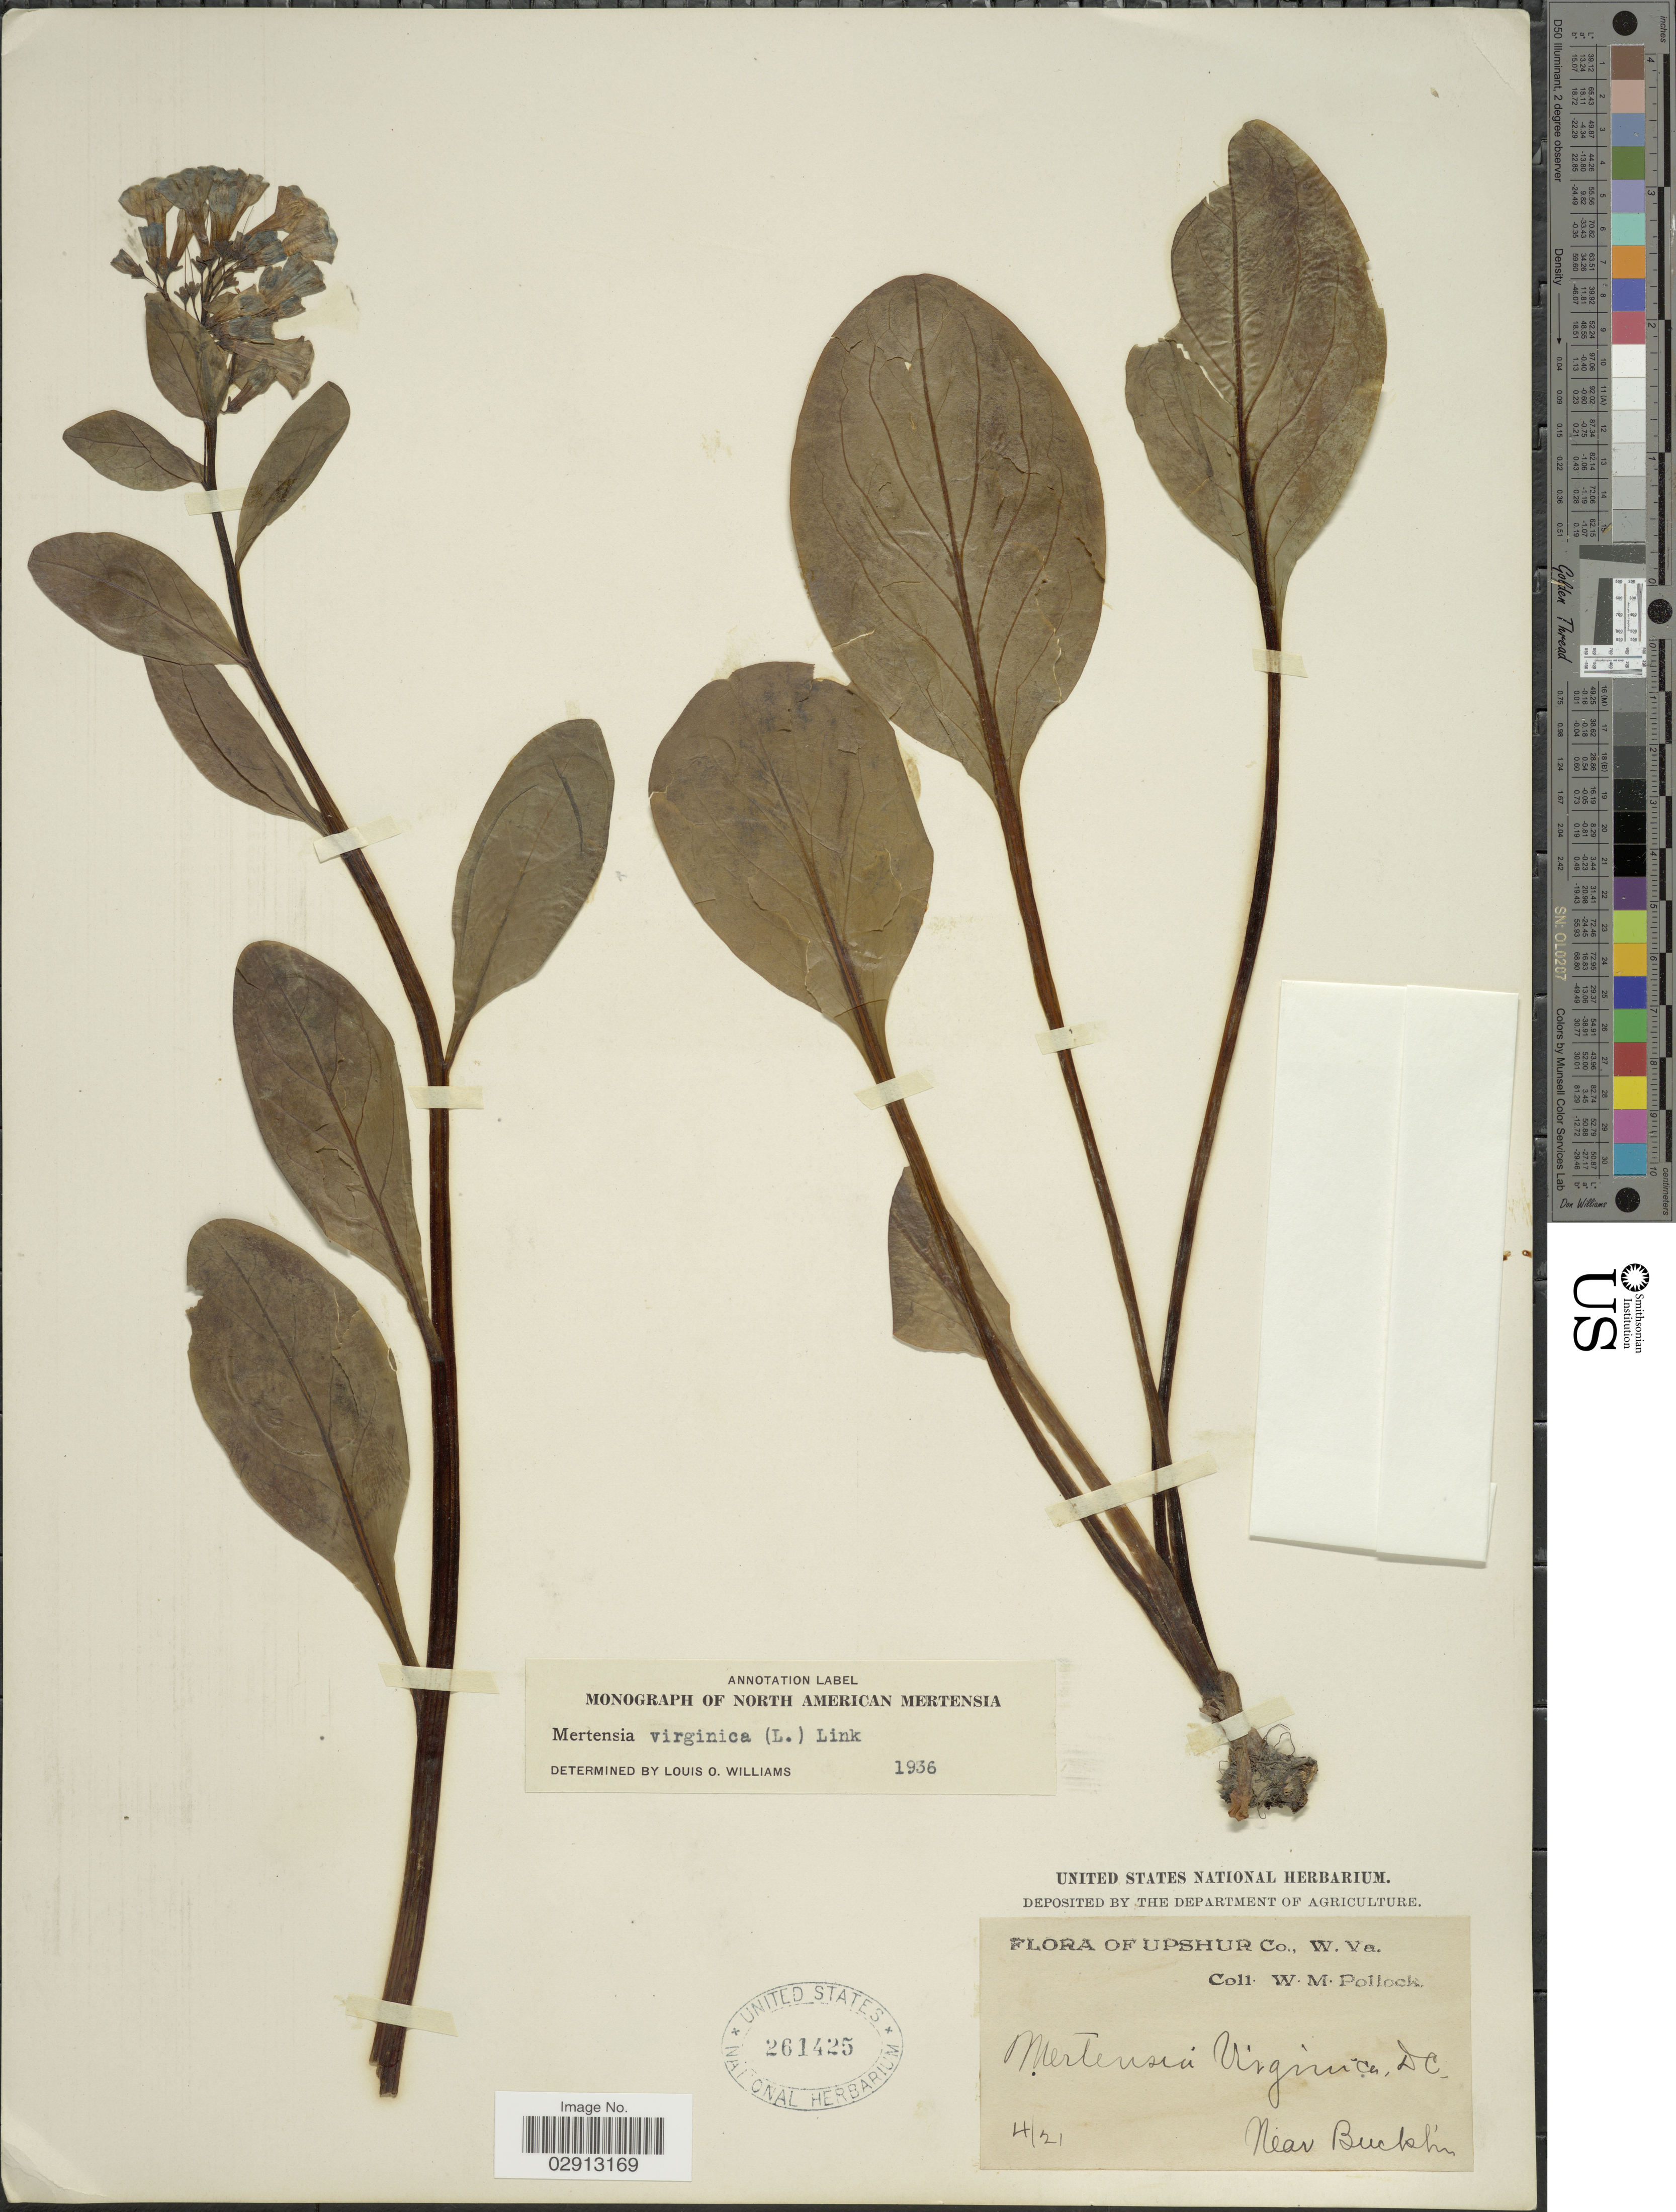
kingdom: Plantae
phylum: Tracheophyta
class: Magnoliopsida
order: Boraginales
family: Boraginaceae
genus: Mertensia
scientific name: Mertensia virginica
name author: (L.) Pers. ex Link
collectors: W. M. Pollock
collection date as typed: Transcribed d/m/y: /4/21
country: United States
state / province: West Virginia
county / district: Upshur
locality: Near Bucklin.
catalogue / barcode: US 261425